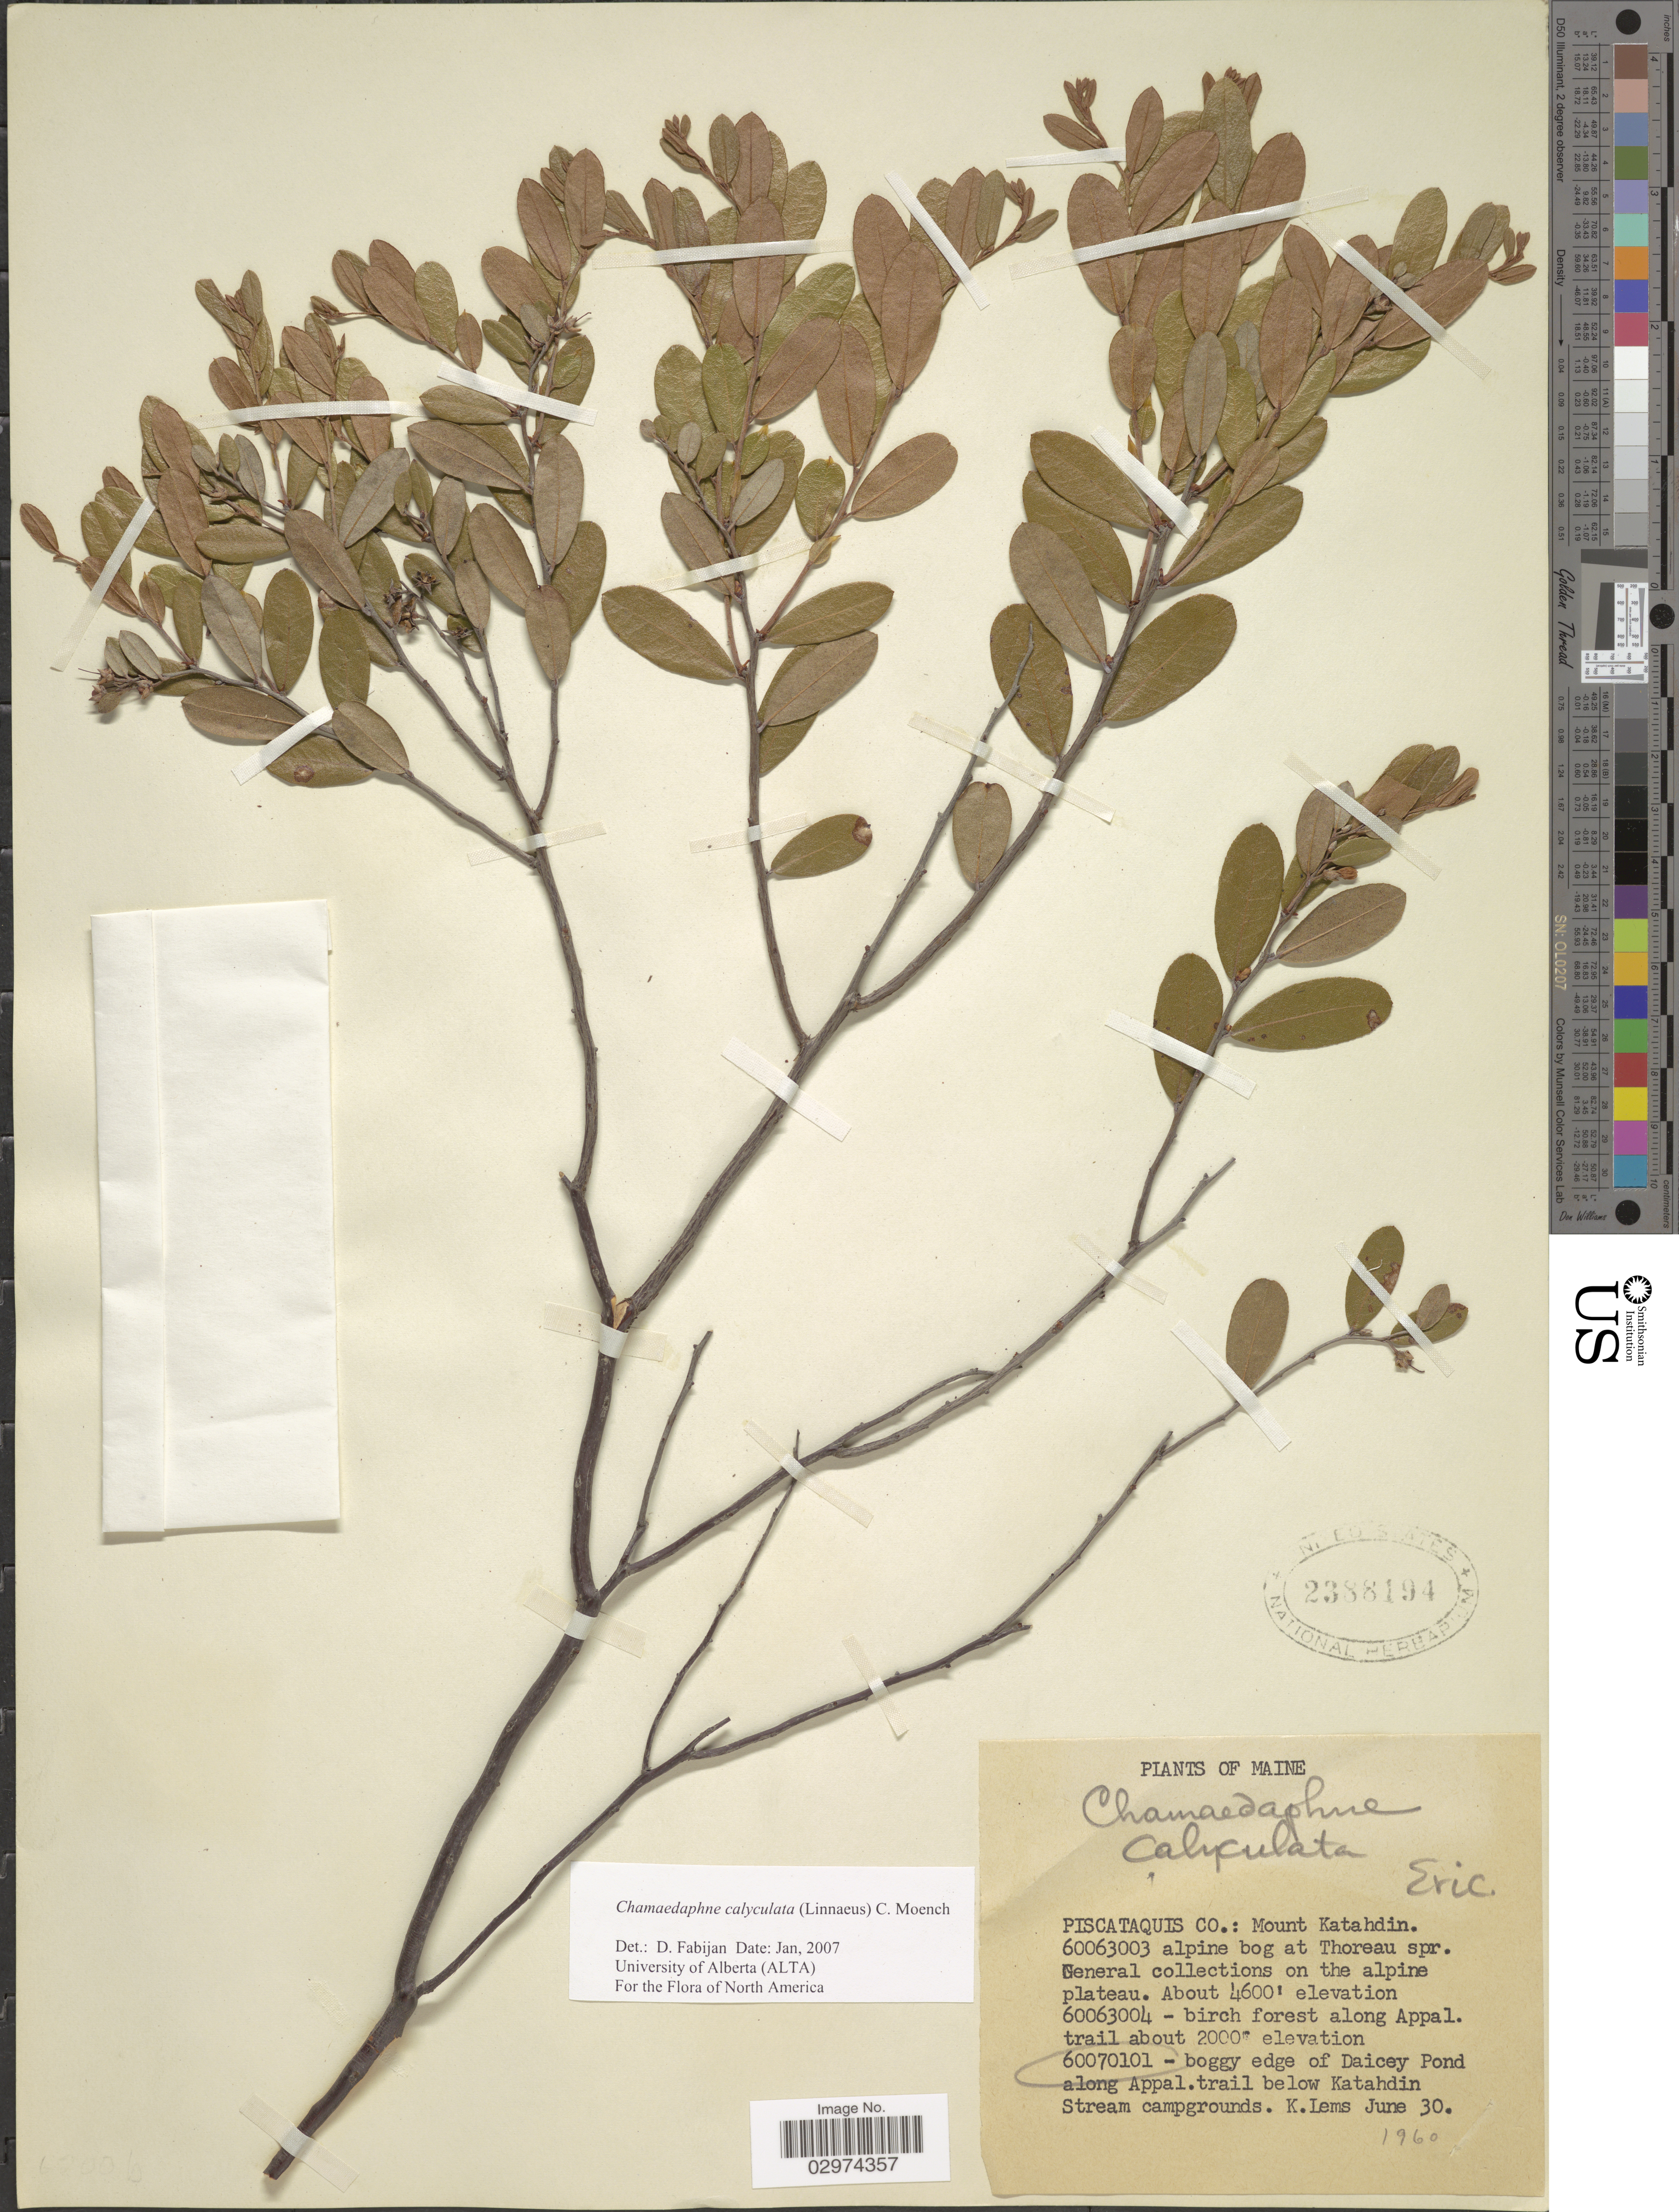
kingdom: Plantae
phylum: Tracheophyta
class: Magnoliopsida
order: Ericales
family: Ericaceae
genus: Chamaedaphne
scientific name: Chamaedaphne calyculata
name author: (L.) Moench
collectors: K. Lems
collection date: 1960-06-30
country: United States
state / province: Maine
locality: Piscataquis Co.: Mount Katahdin. 60063003 alpine bog at Thoreau spr. 60063004 - birch forest along Appal. trail. 60070101 - boggy edge of Daicey Pond along Appal. trail below Katahdin Stream campgrounds.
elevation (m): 610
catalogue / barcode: US 2388194